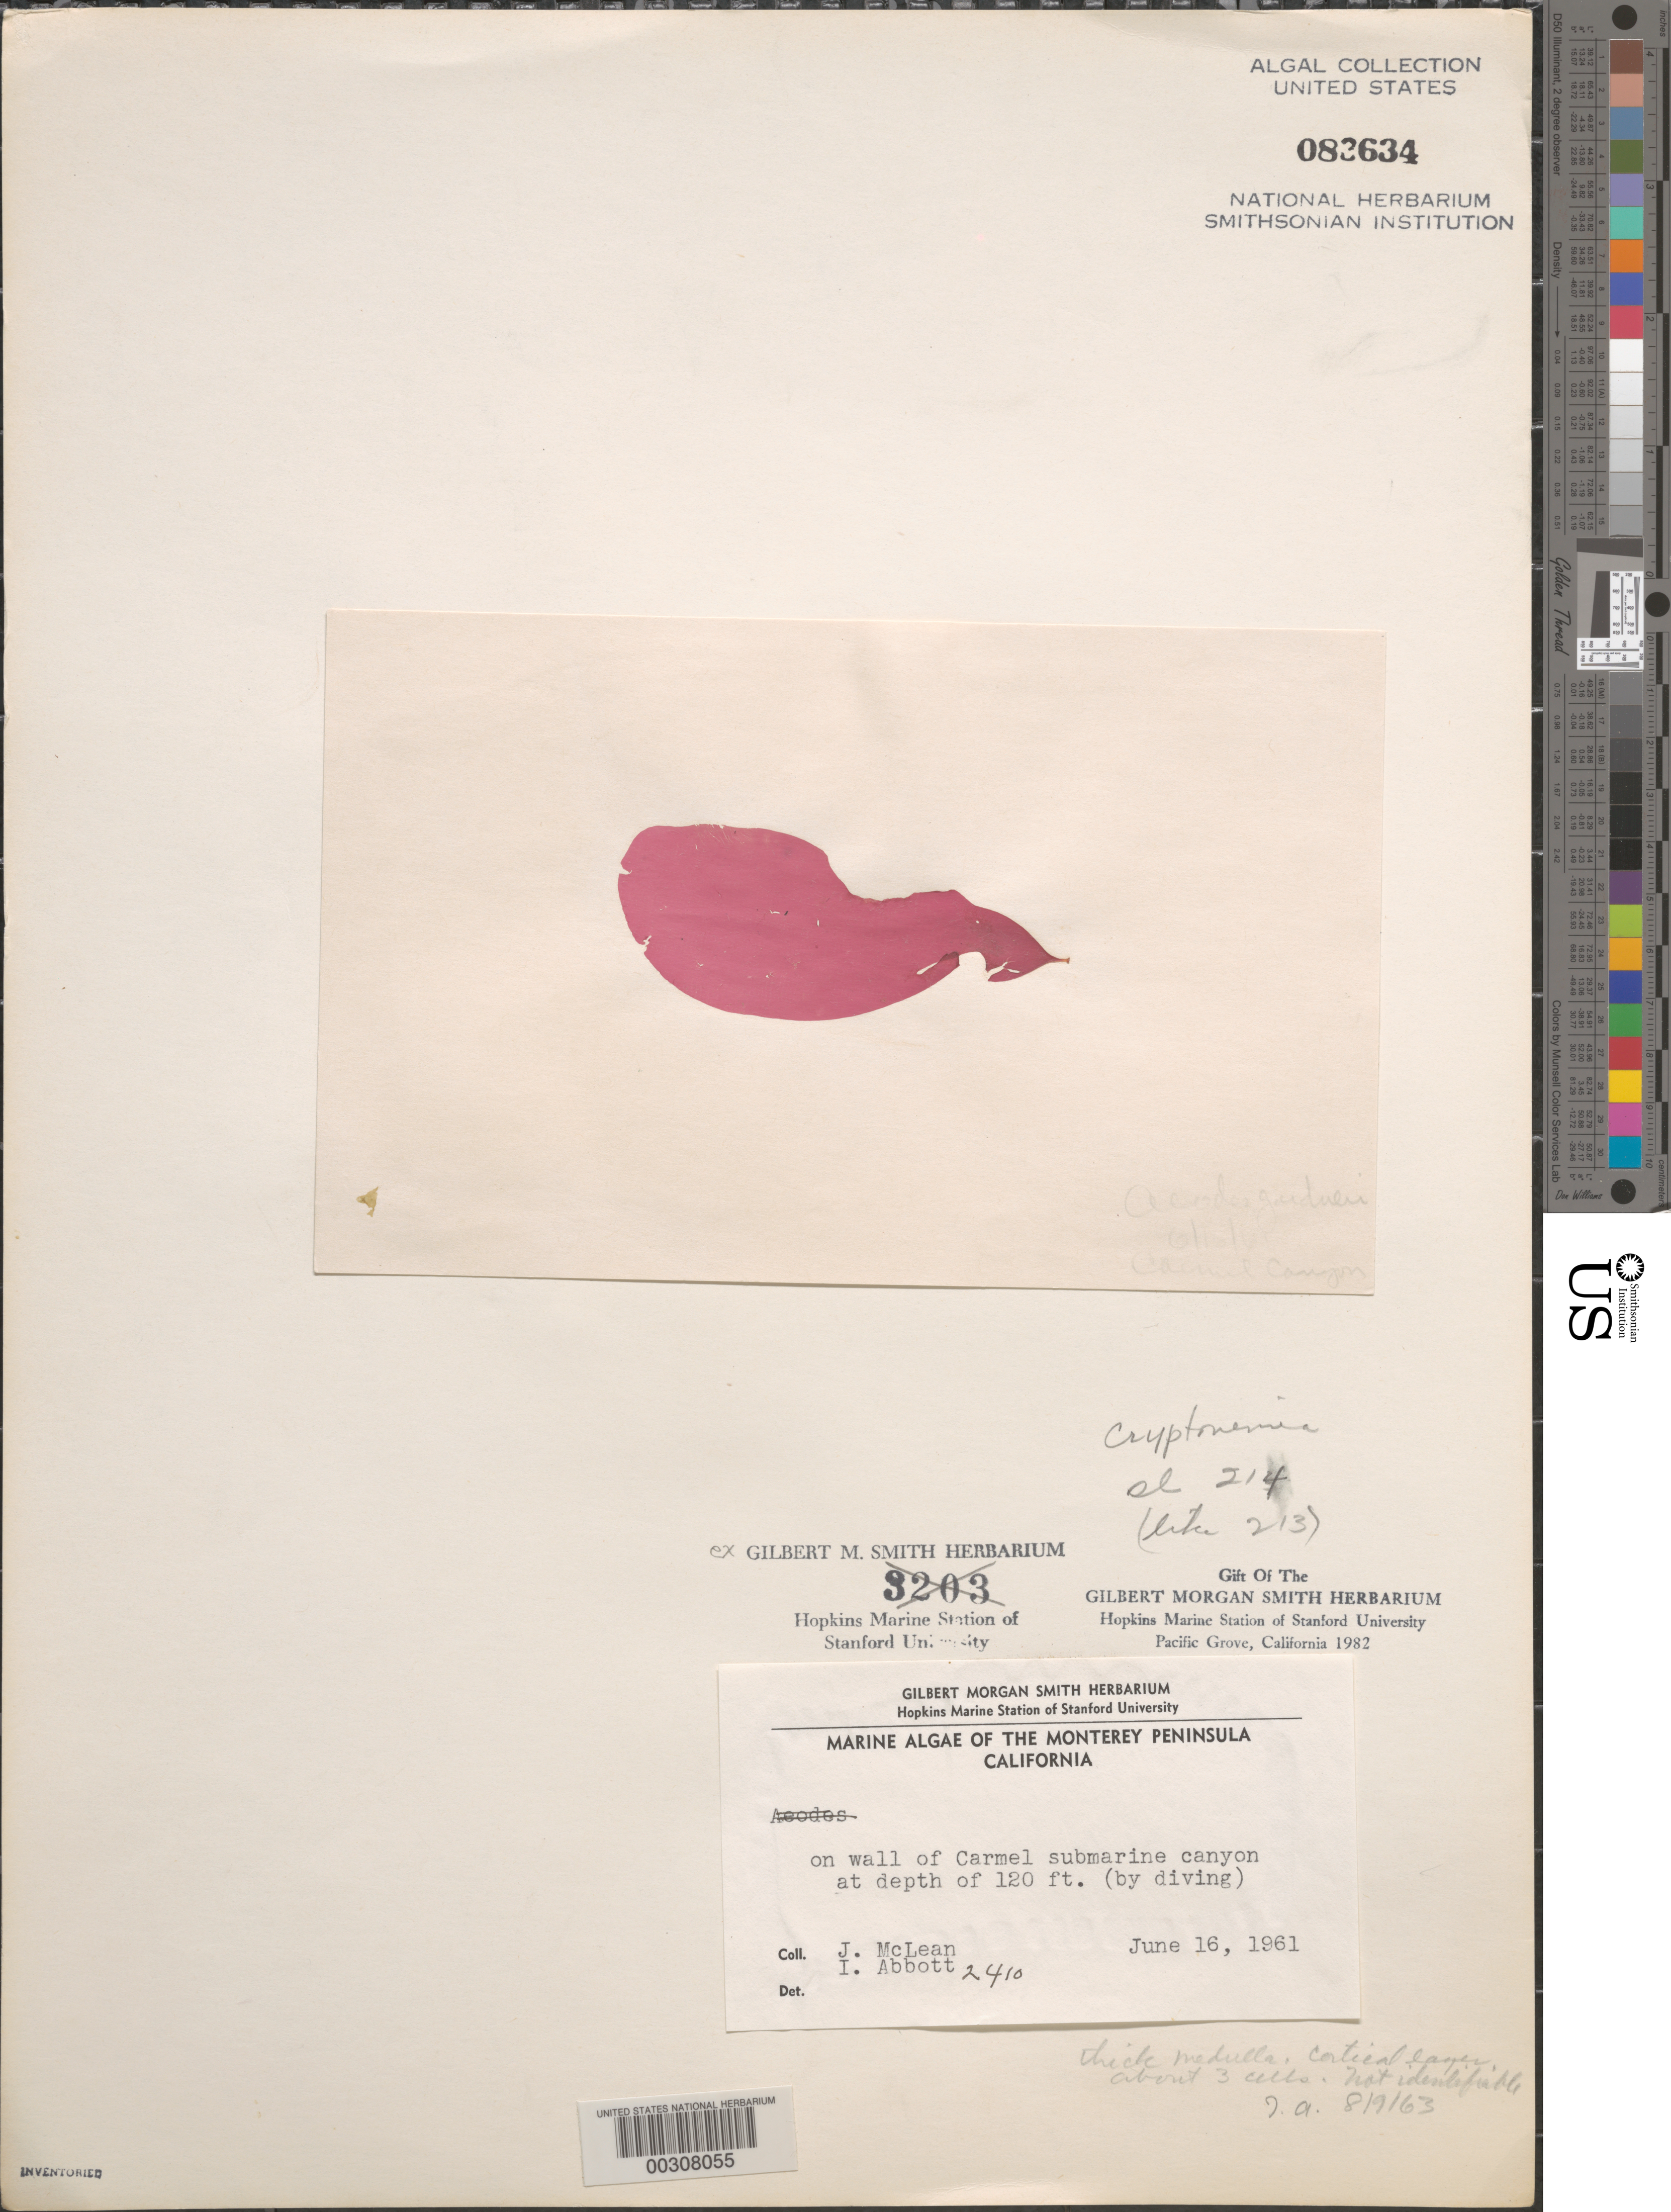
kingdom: Plantae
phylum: Rhodophyta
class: Florideophyceae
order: Halymeniales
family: Halymeniaceae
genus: Cryptonemia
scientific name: Cryptonemia sp.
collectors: J. McLean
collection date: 1961-06-16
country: United States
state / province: California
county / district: Monterey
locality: The Monterey Peninsula. On wall of Carmel submarine canyon.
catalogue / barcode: US 83634